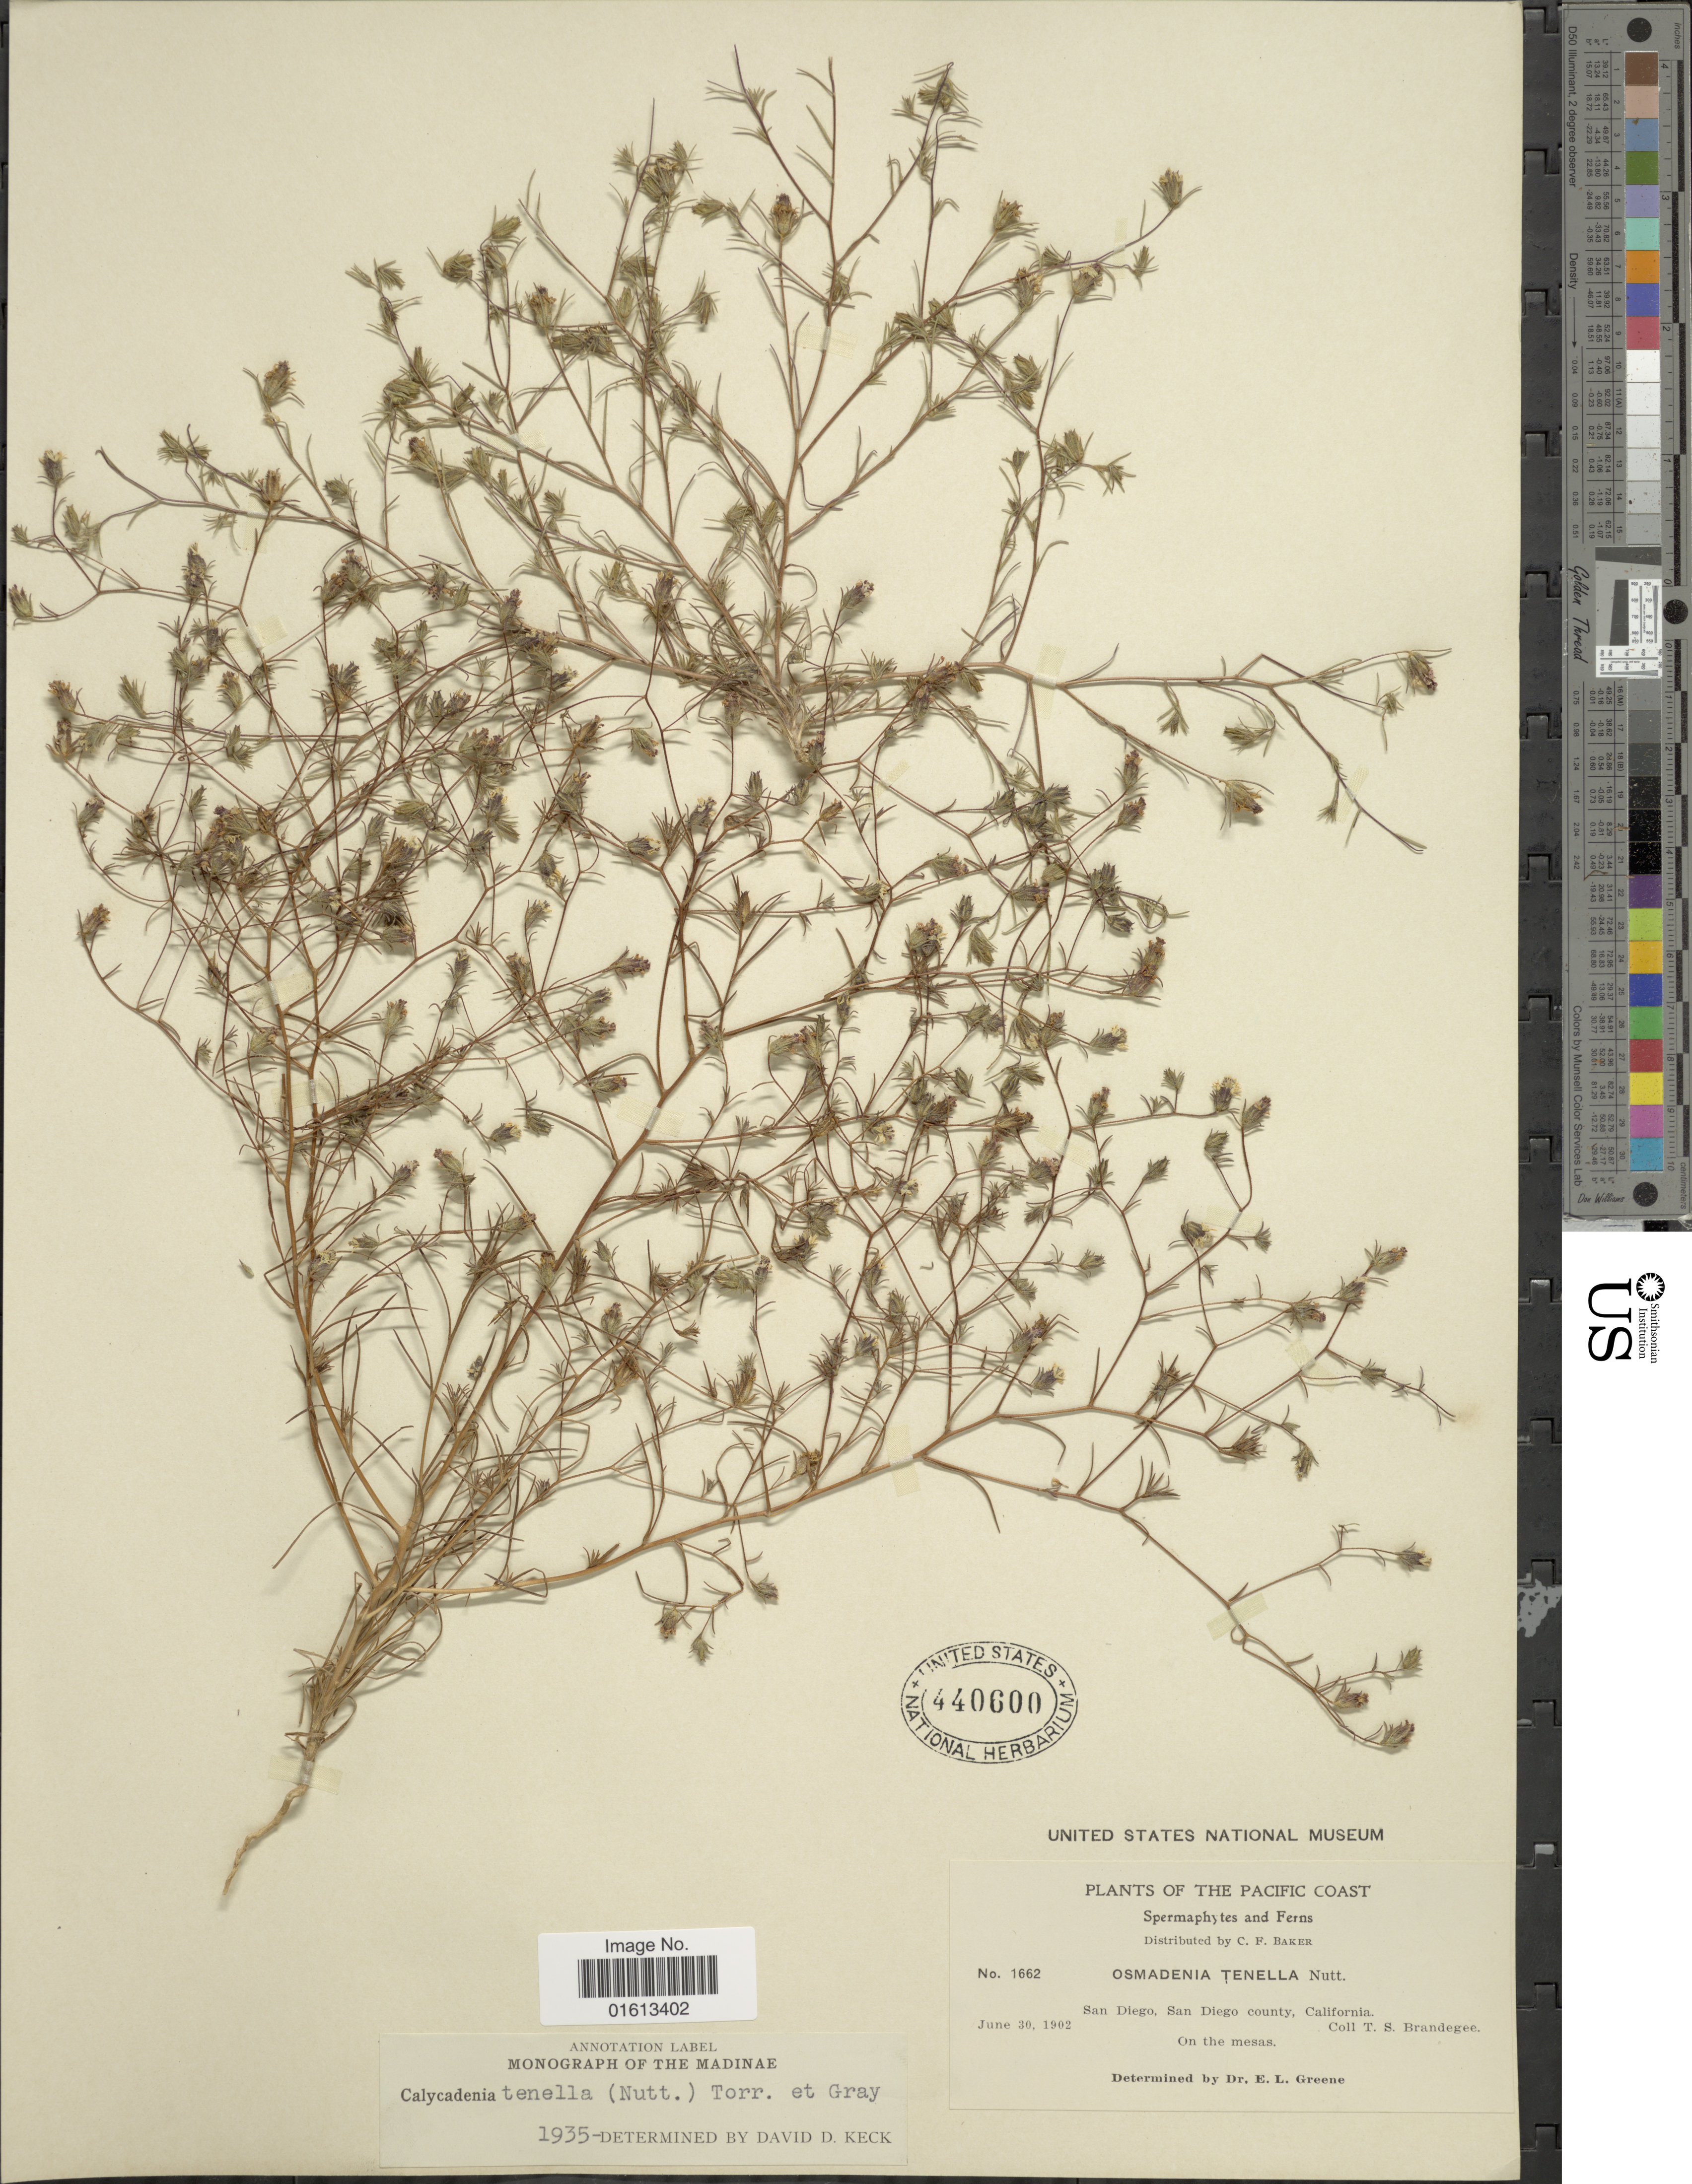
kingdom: Plantae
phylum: Tracheophyta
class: Magnoliopsida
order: Asterales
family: Asteraceae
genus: Calycadenia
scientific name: Calycadenia tenella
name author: (Nutt.) Torr. & A. Gray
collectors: T. S. Brandegee (herbarium)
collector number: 1662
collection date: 1902-06-30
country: United States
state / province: California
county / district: San Diego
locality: San Diego, San Diego County, California, on the mesas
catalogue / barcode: US 440600